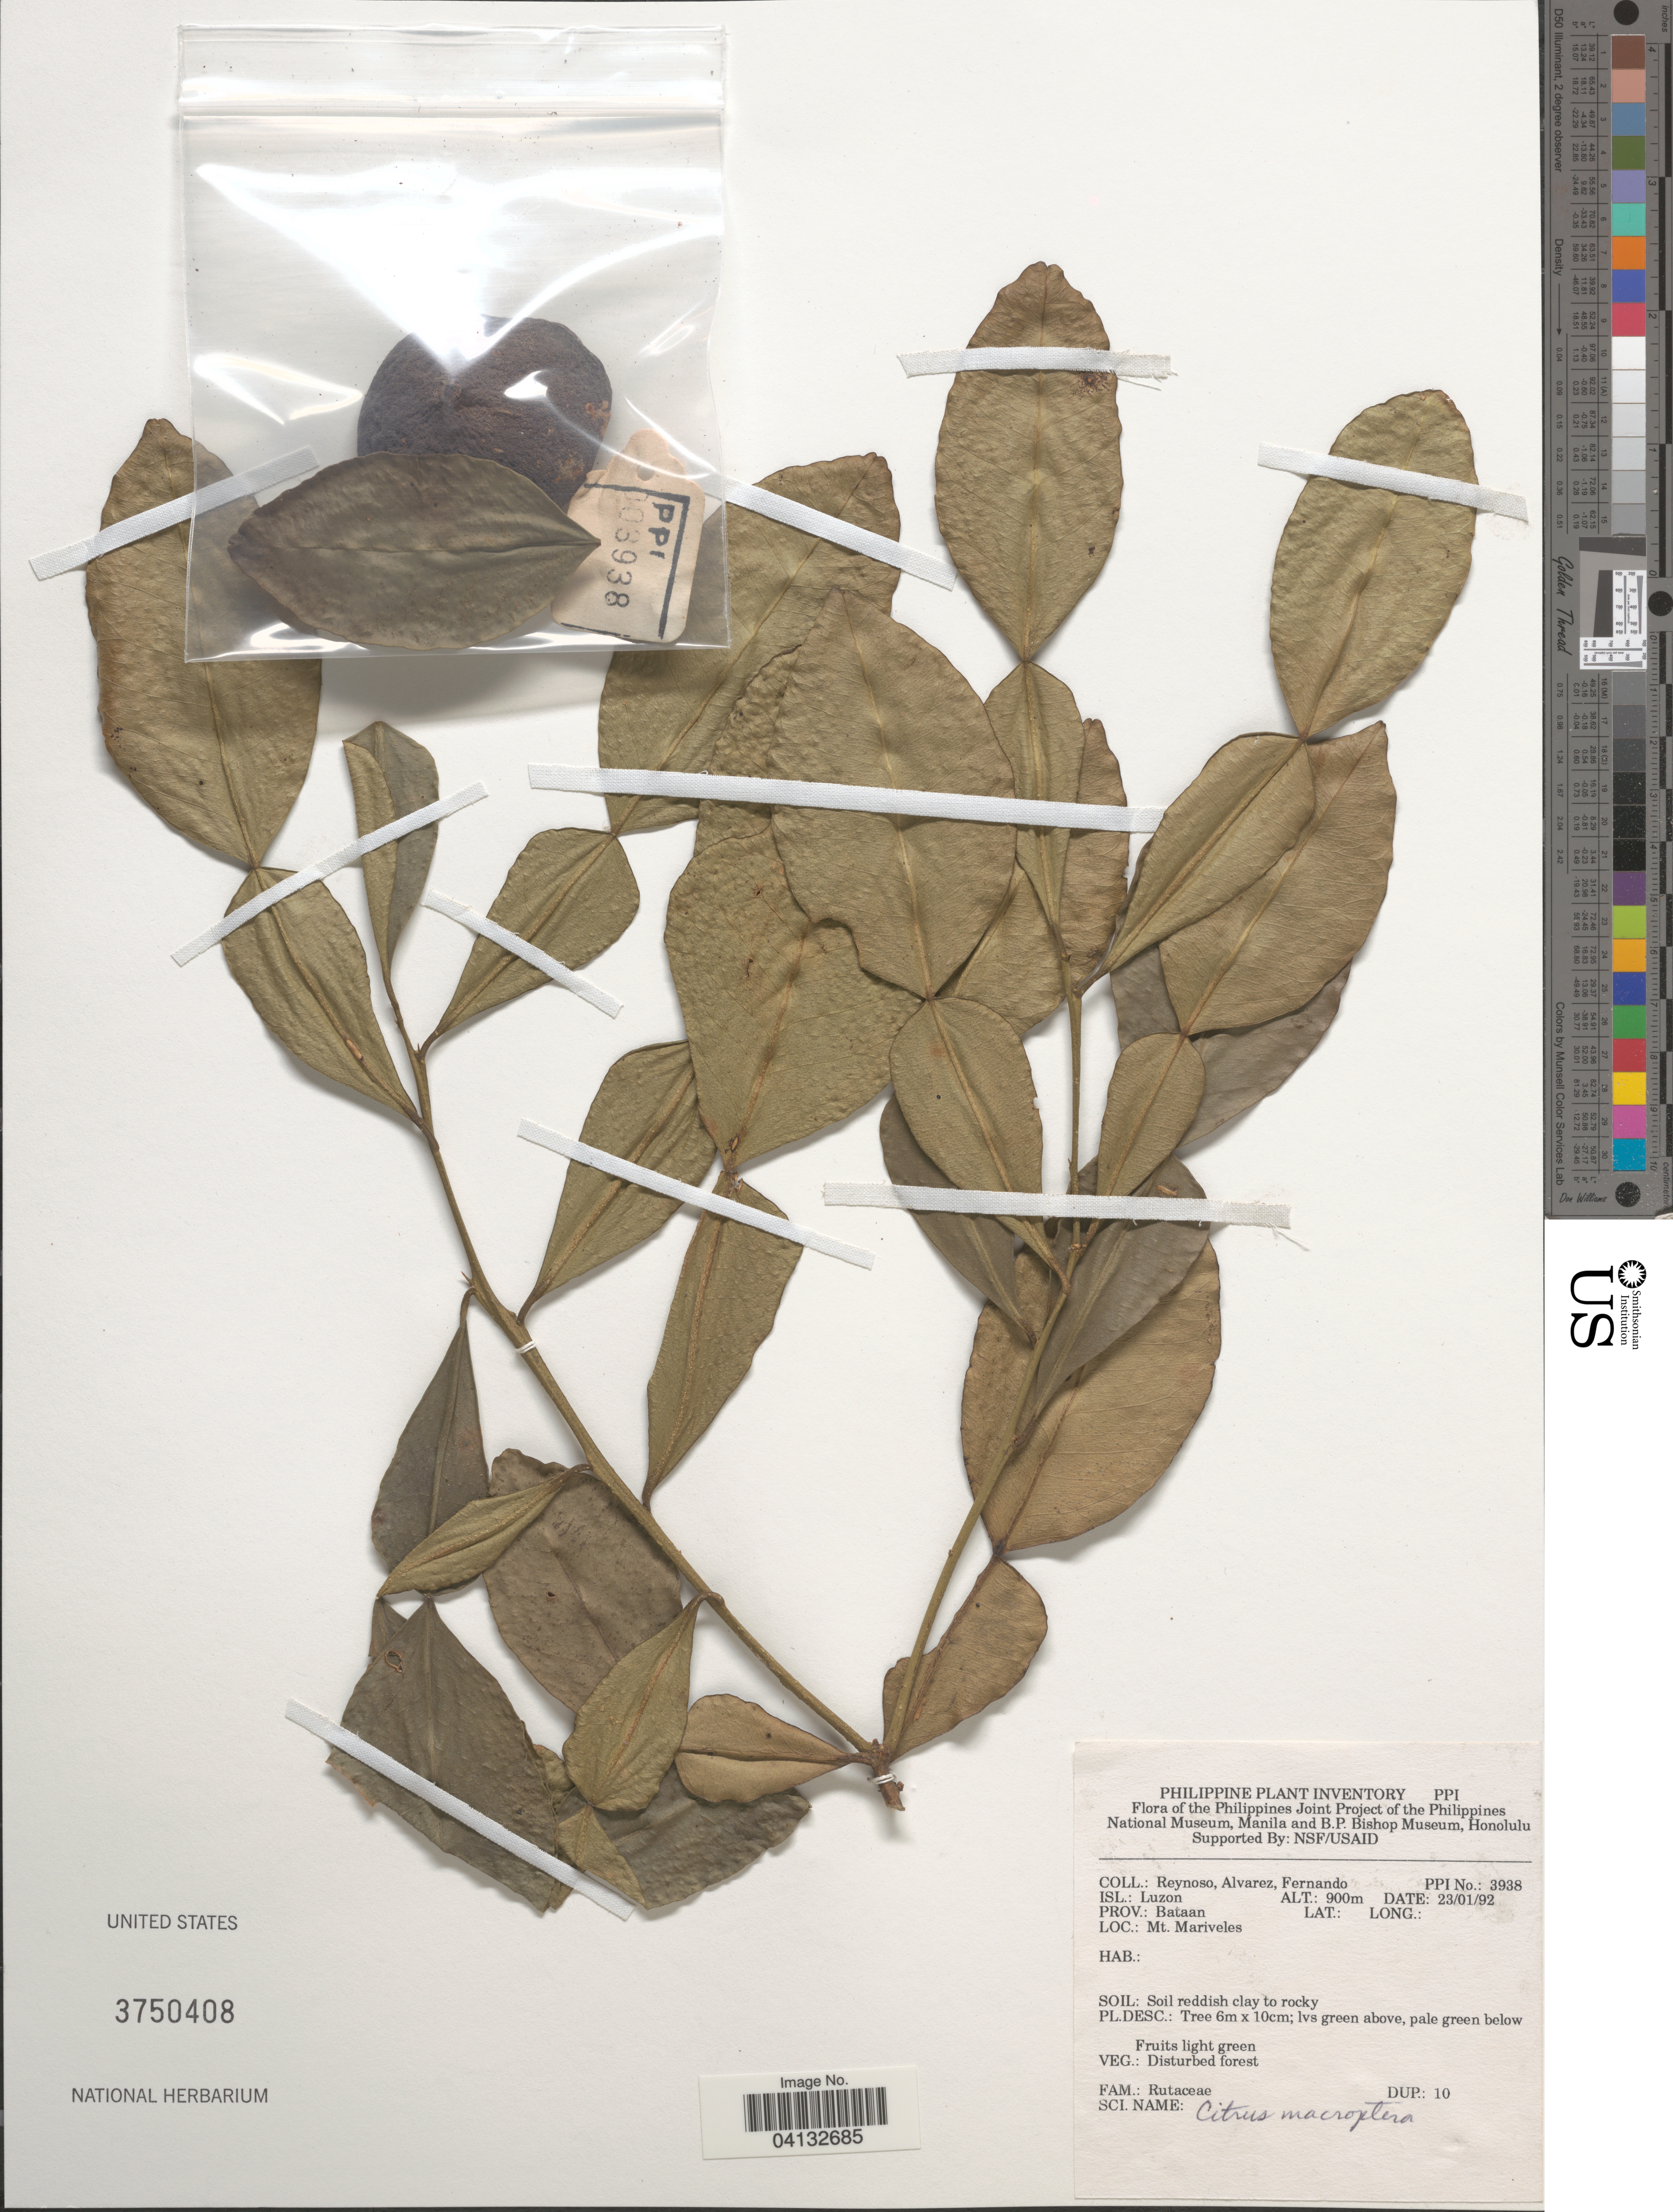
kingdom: Plantae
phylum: Tracheophyta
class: Magnoliopsida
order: Sapindales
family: Rutaceae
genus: Citrus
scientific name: Citrus macroptera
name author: Montrouz.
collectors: E. Reynoso, -- Alvarez & -- Fernando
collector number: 3938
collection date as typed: Transcribed d/m/y: 23/1/92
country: Philippines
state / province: Central Luzon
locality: Isl.: Luzon. Prov.: Bataan. Mt. Mariveles.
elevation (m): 900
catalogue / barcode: US 3750408